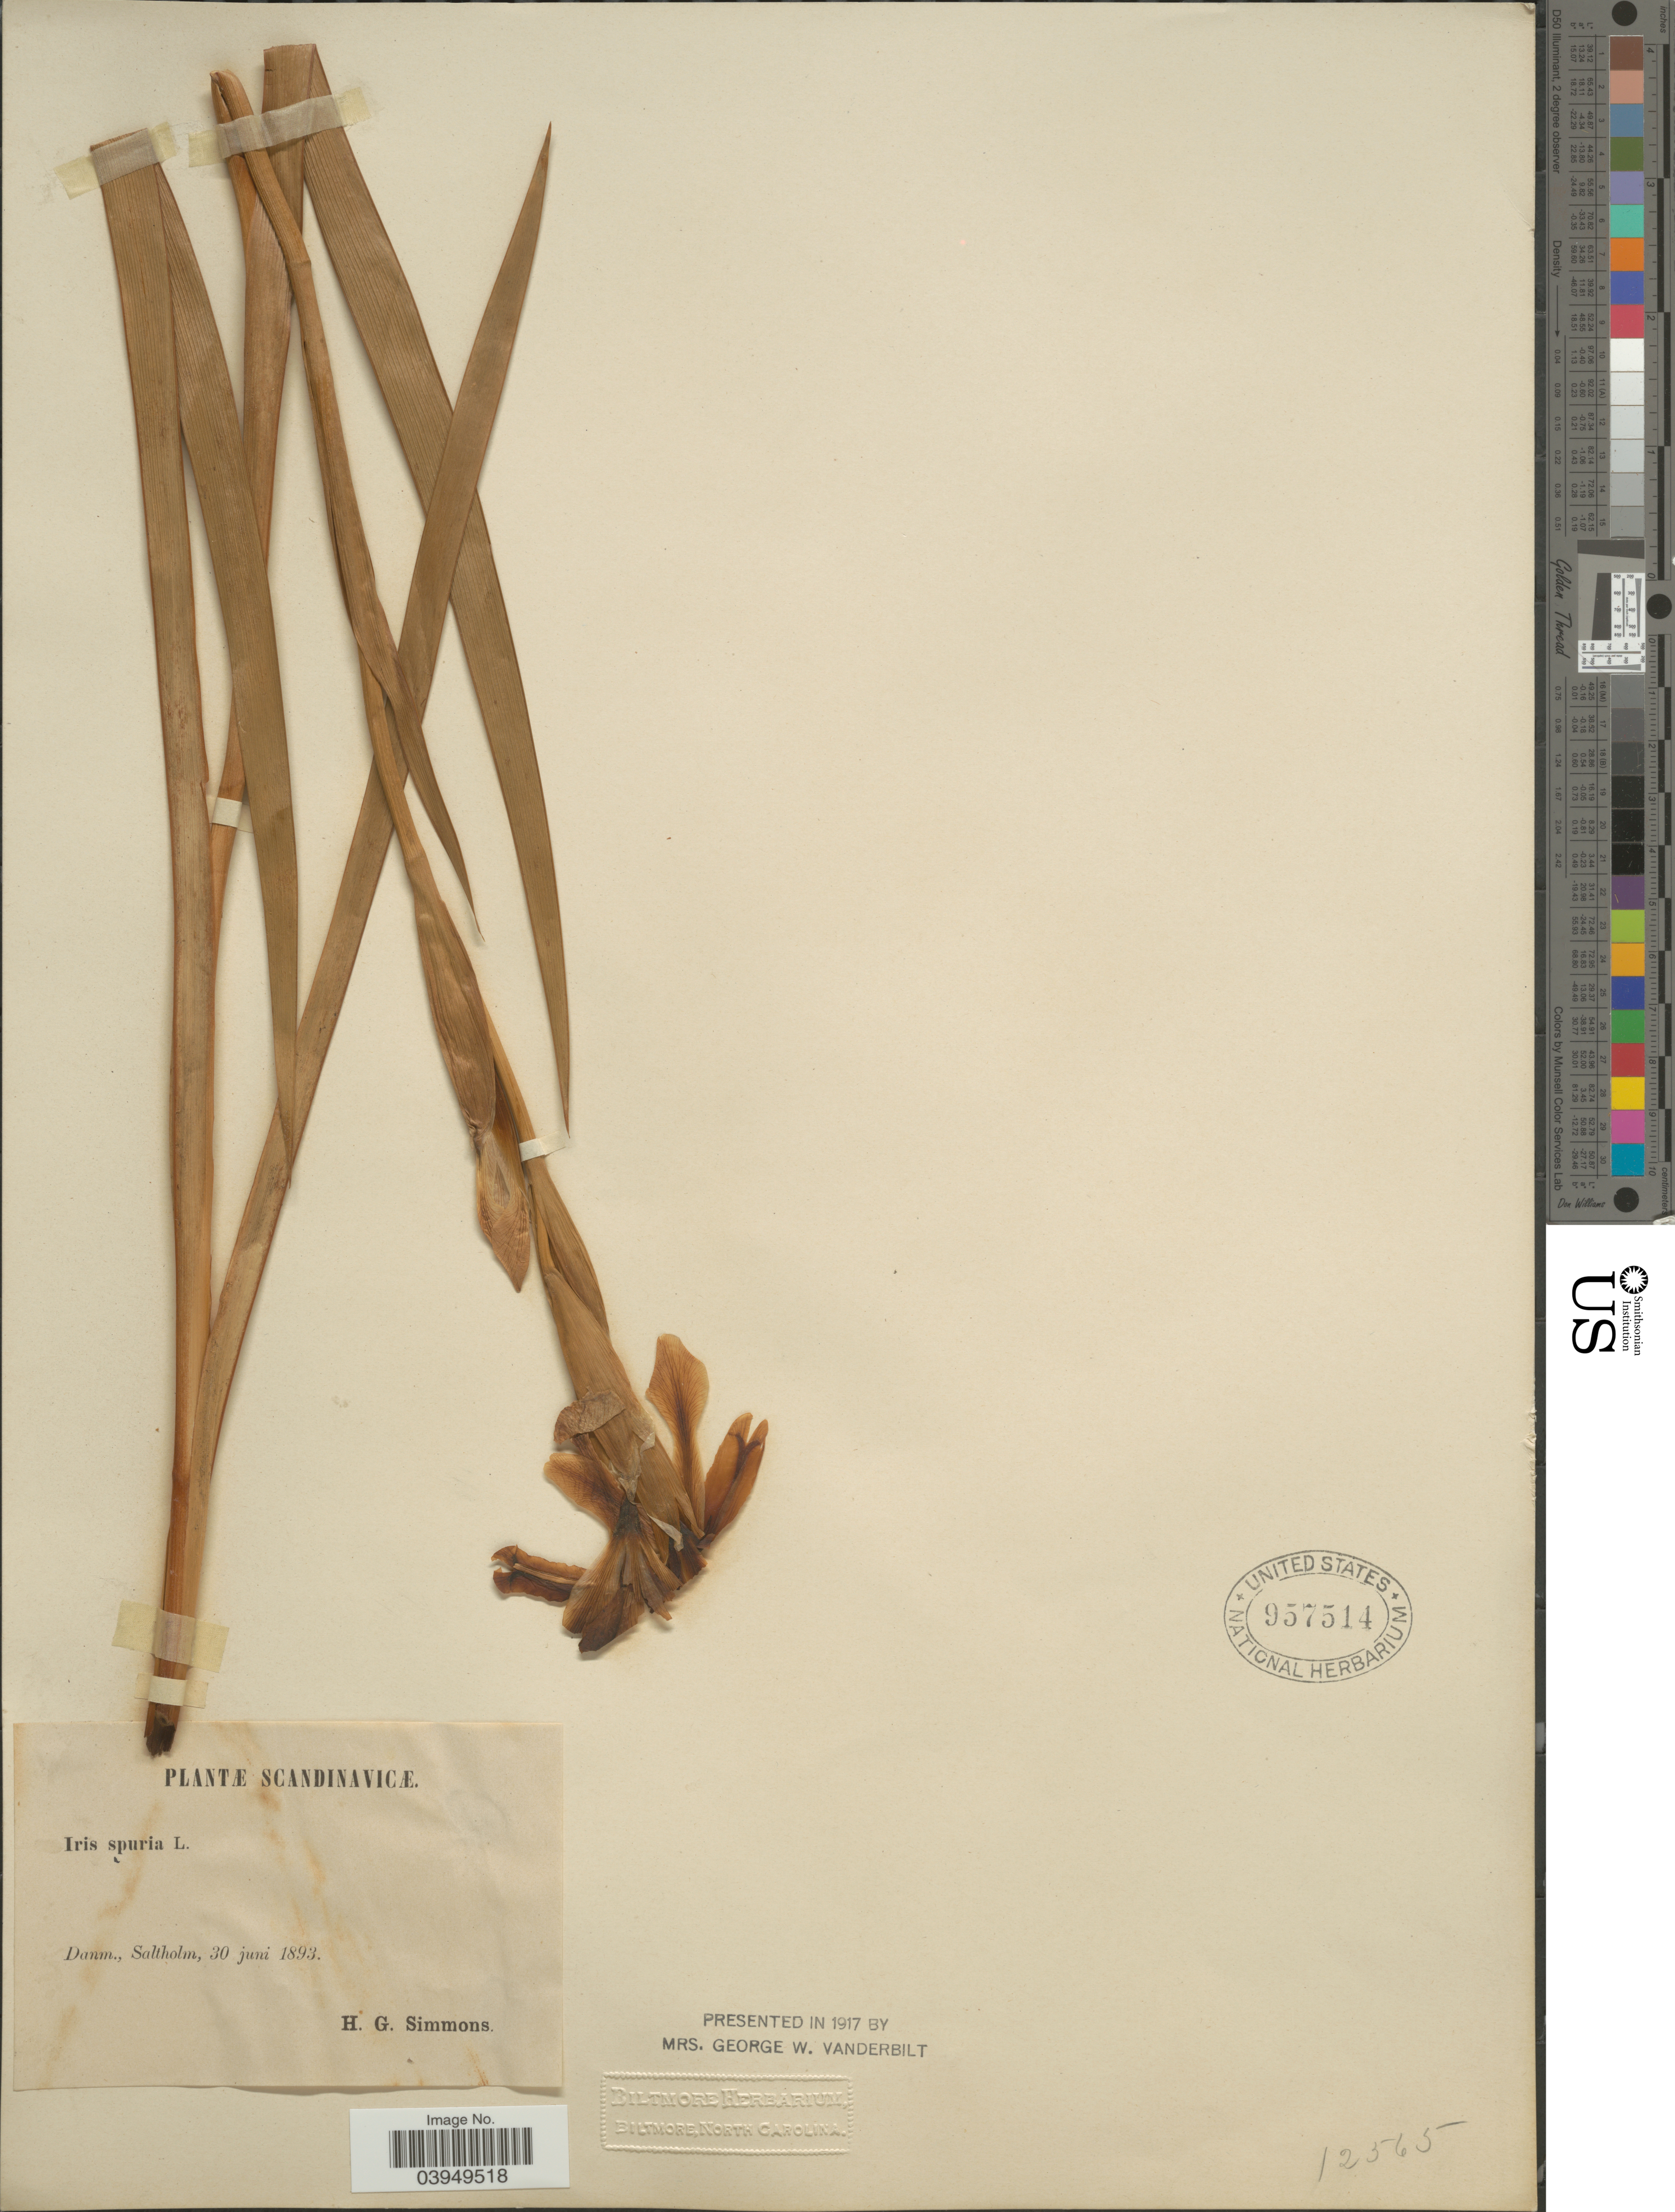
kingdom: Plantae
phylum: Tracheophyta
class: Liliopsida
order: Asparagales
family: Iridaceae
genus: Iris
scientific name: Iris spuria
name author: L.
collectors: H. Simmons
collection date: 1893-06-30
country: Denmark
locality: Scandinavicæ. Danm., Saltholm.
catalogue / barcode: US 957514